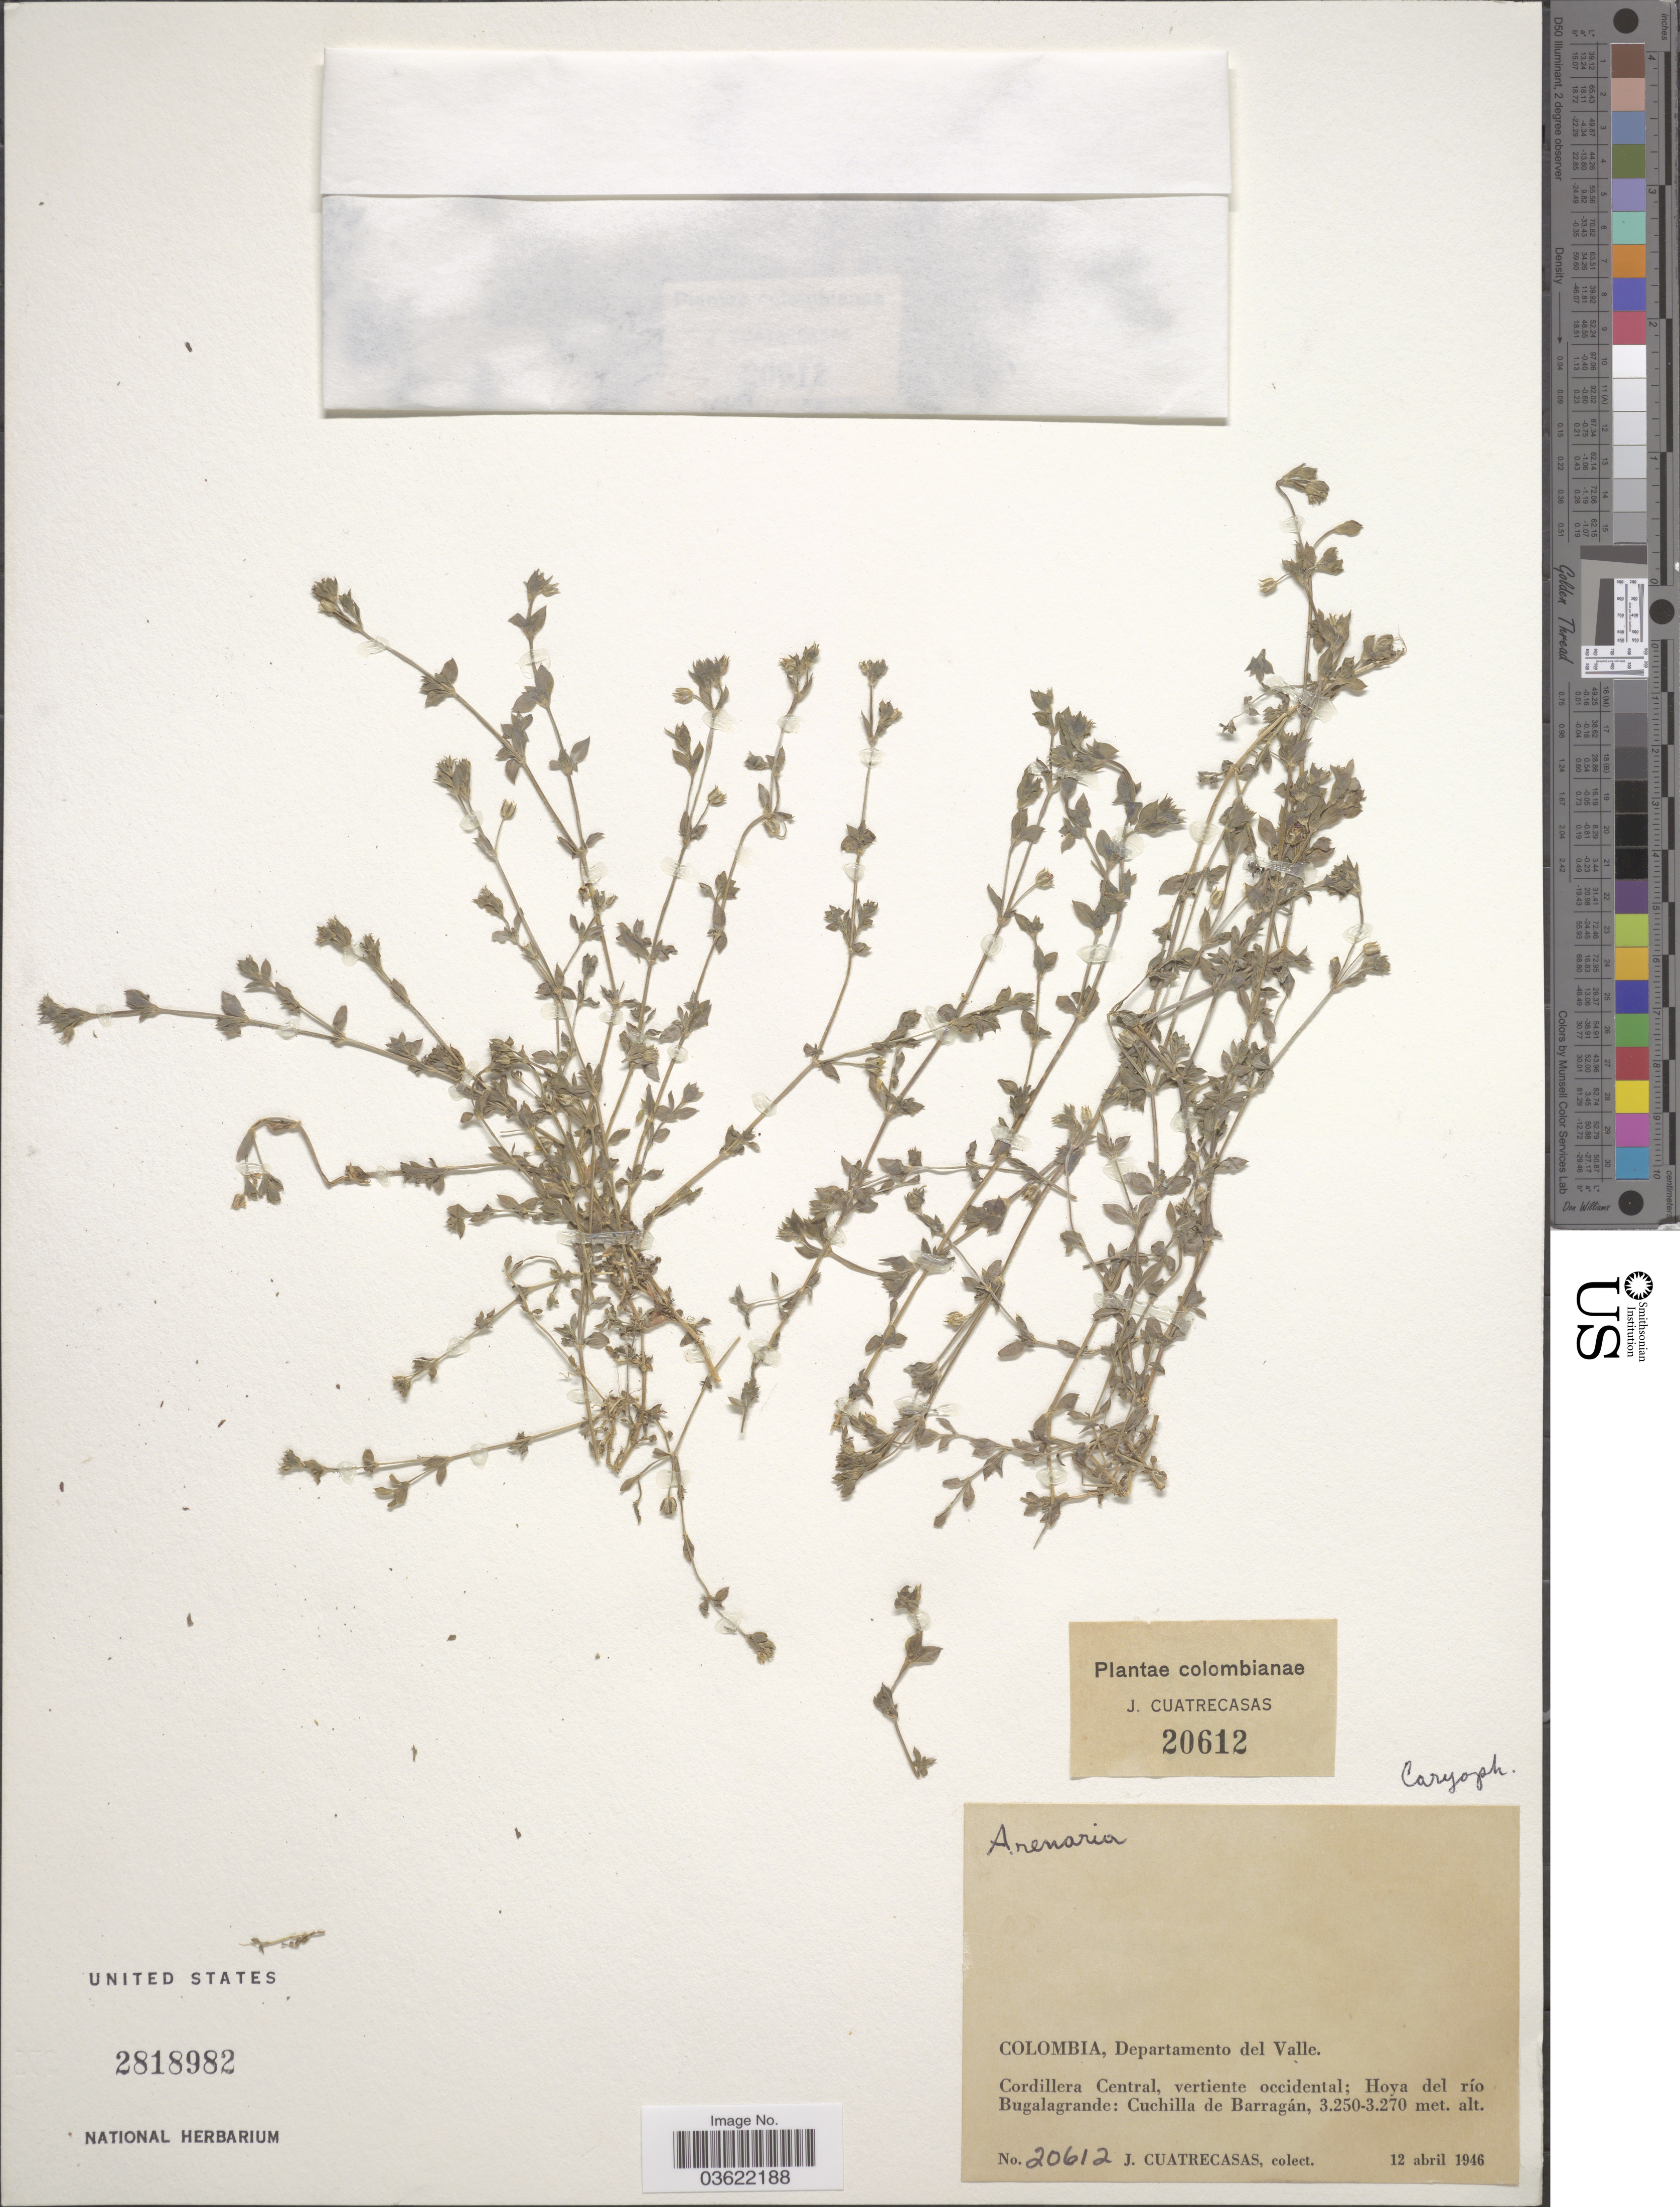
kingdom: Plantae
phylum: Tracheophyta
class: Magnoliopsida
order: Caryophyllales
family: Caryophyllaceae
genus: Arenaria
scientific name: Arenaria sp.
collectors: J. Cuatrecasas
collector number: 20612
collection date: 1946-04-12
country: Colombia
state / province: Valle del Cauca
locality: Departamento del Valle. Cordillera Central, vertiente occidental; Hoya del río Bugalagrande: Cuchilla de Barragán.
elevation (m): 3250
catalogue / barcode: US 2818982